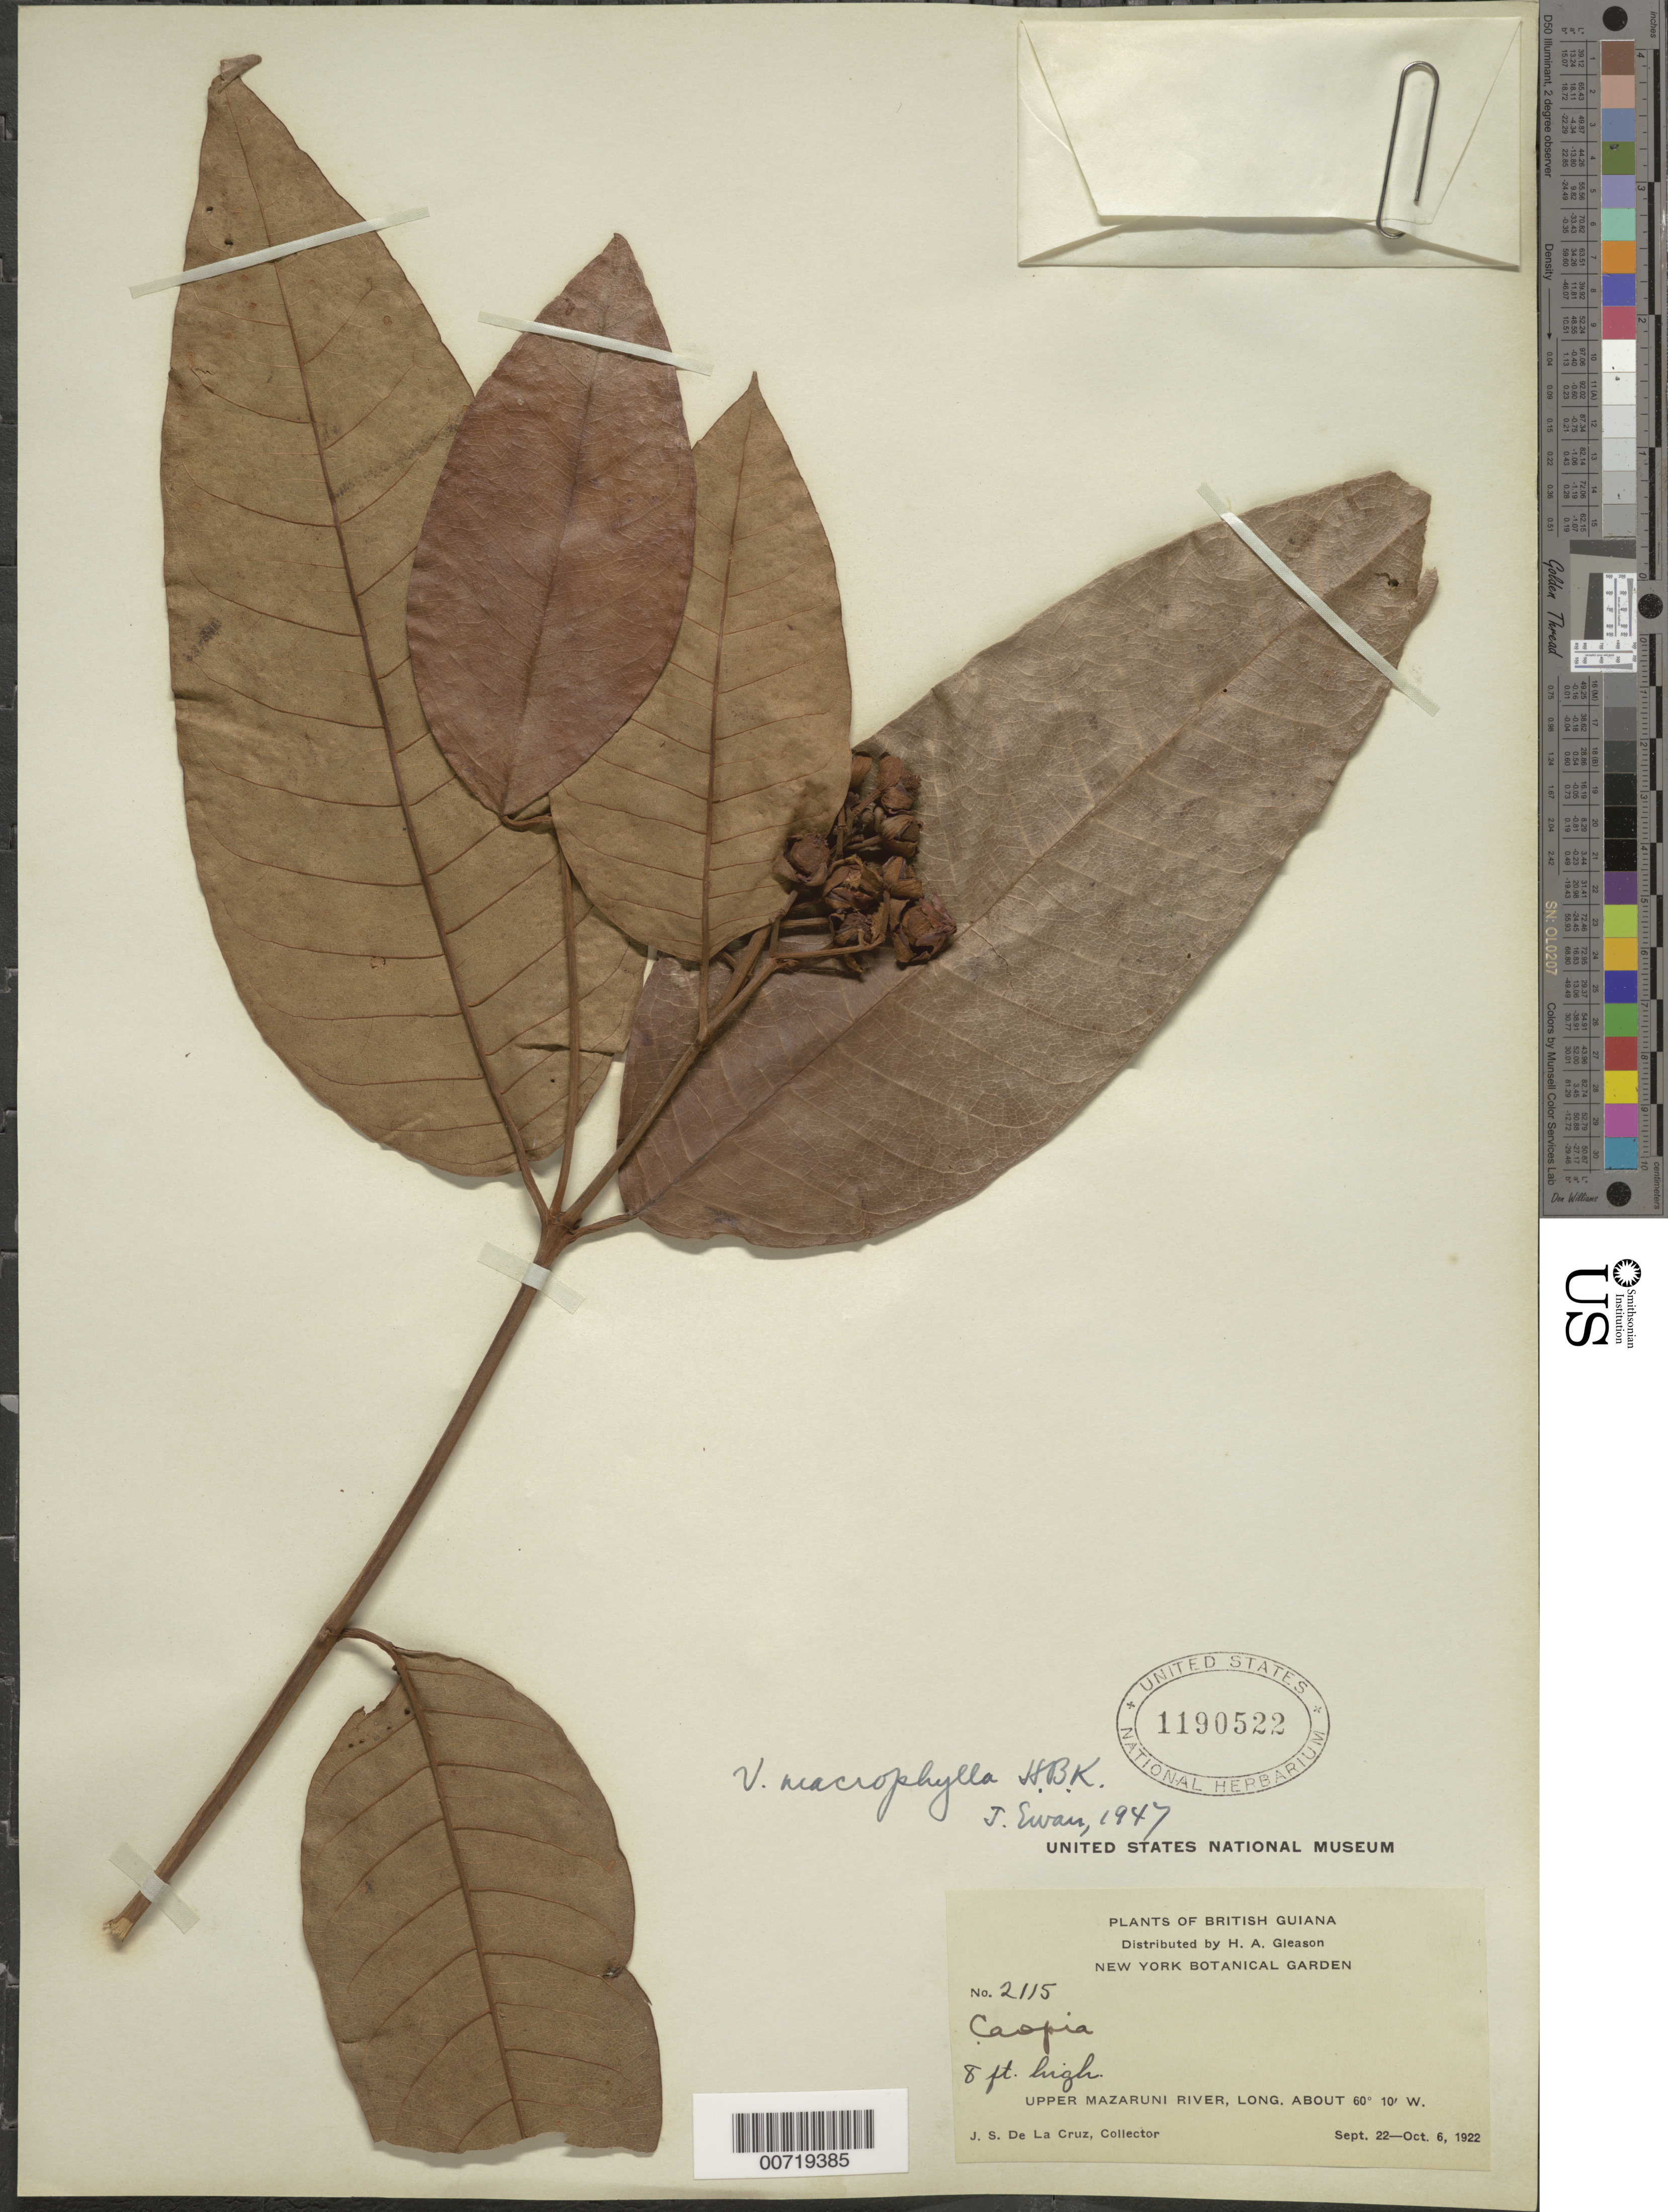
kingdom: Plantae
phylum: Tracheophyta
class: Magnoliopsida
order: Malpighiales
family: Hypericaceae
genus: Vismia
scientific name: Vismia japurensis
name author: Reichardt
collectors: J. S. de la Cruz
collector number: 2115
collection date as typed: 22-Sep-22 to 6-Oct-22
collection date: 1922-09-22/1922-10-06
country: Guyana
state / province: Cuyuni-Mazaruni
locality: Upper Mazaruni R.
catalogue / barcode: US 1190522